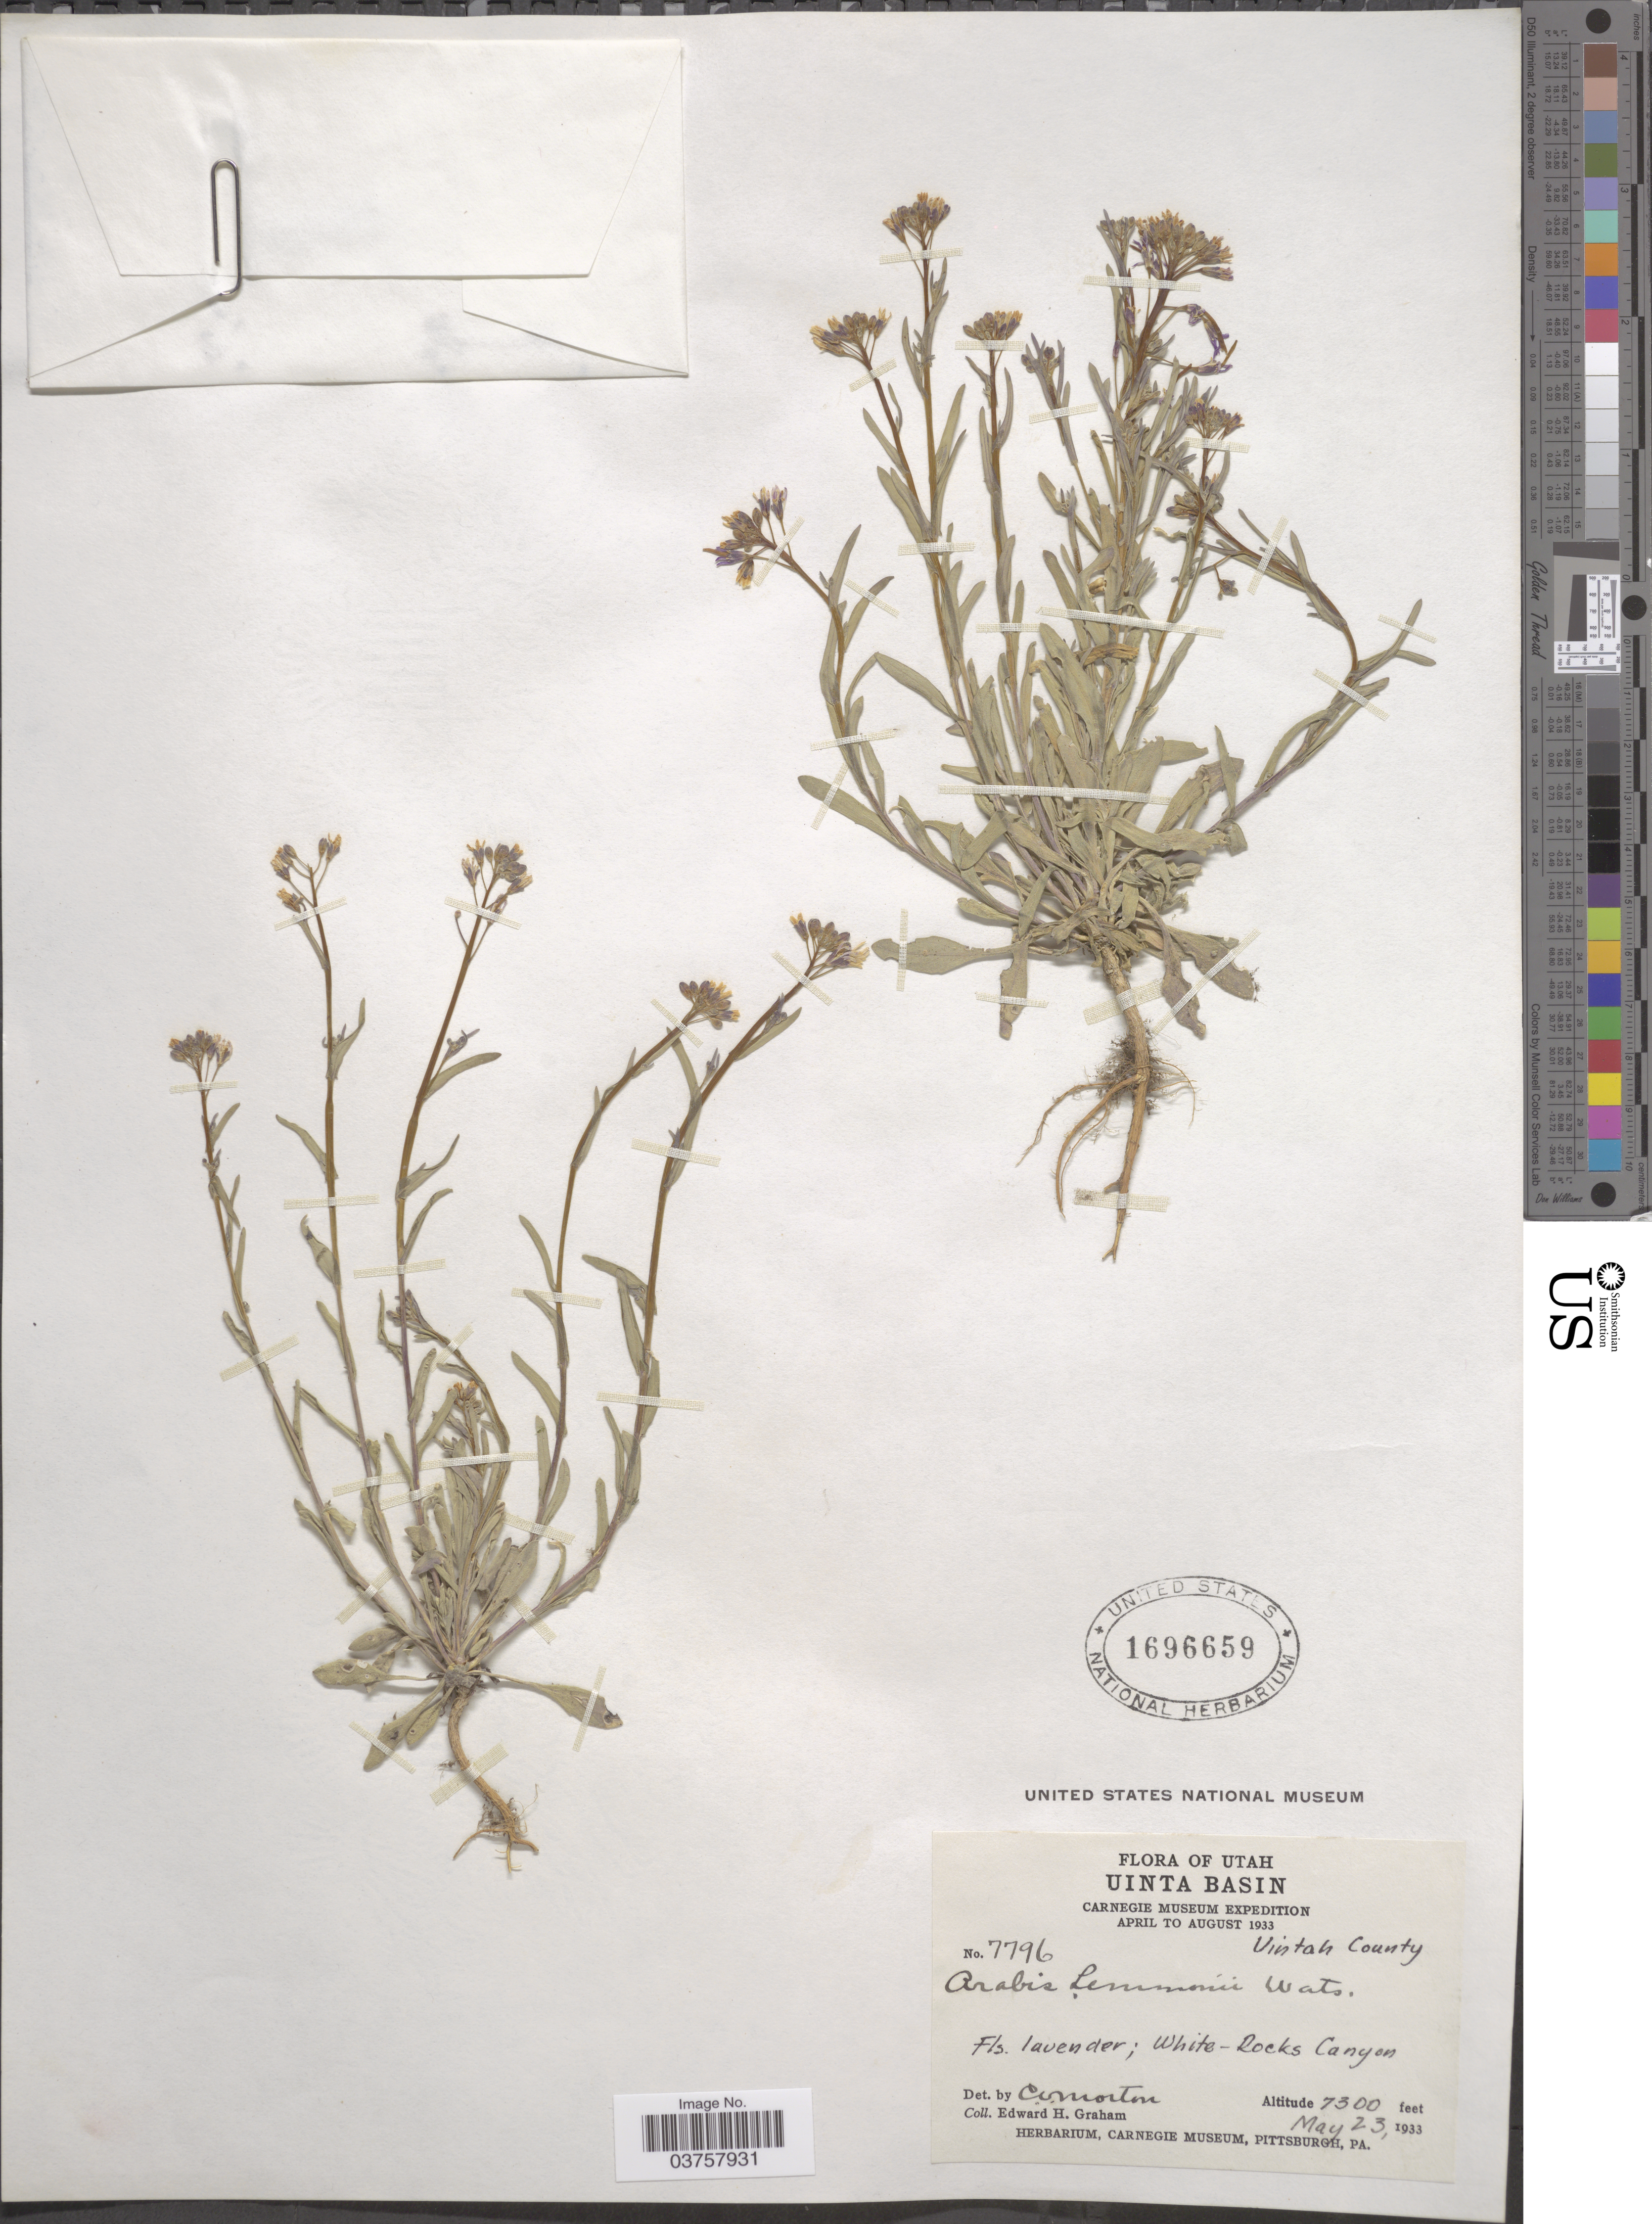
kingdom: Plantae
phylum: Tracheophyta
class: Magnoliopsida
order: Brassicales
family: Brassicaceae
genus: Arabis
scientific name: Arabis lemmonii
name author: S. Watson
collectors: E. H. Graham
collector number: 7796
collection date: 1933-05-23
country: United States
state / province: Utah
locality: Uinta Basin. Uintah County. White-Rocks Canyon.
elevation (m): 2225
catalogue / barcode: US 1696659